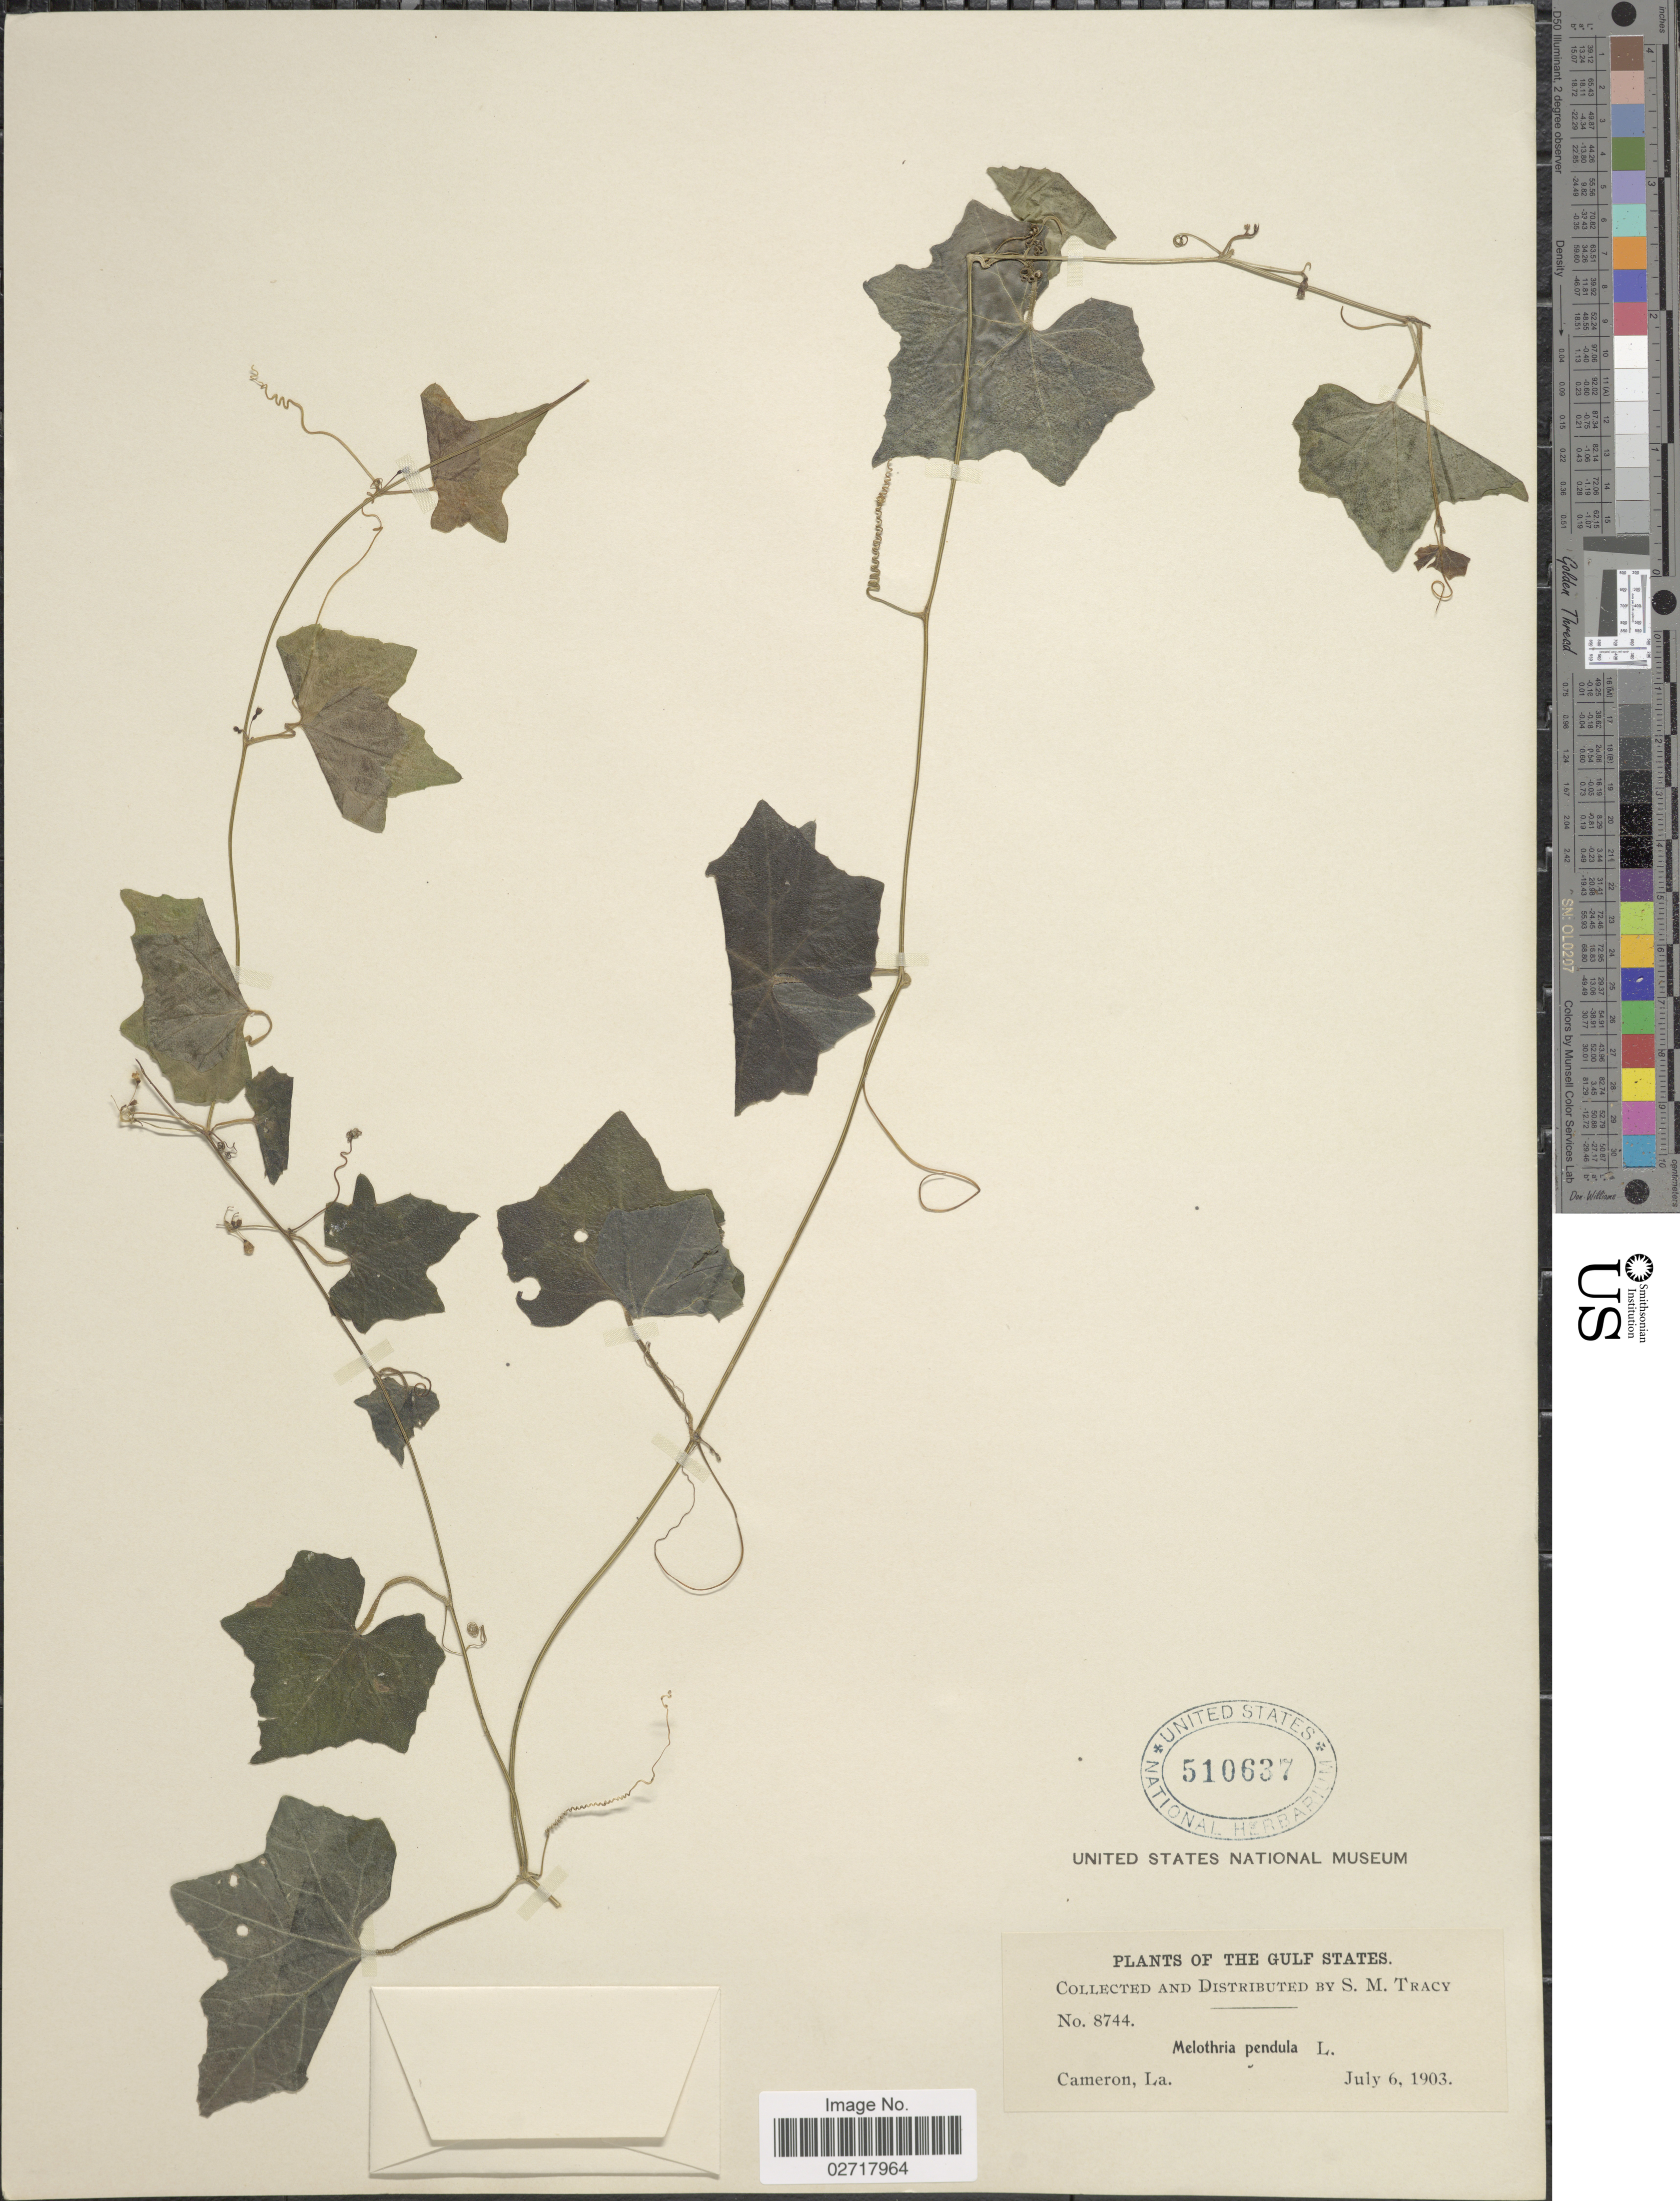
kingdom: Plantae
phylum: Tracheophyta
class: Magnoliopsida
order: Cucurbitales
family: Cucurbitaceae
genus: Melothria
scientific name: Melothria pendula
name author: L.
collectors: S. M. Tracy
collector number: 8744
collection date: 1903-07-06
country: United States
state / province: Louisiana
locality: Cameron. Gulf States.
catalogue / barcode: US 510637